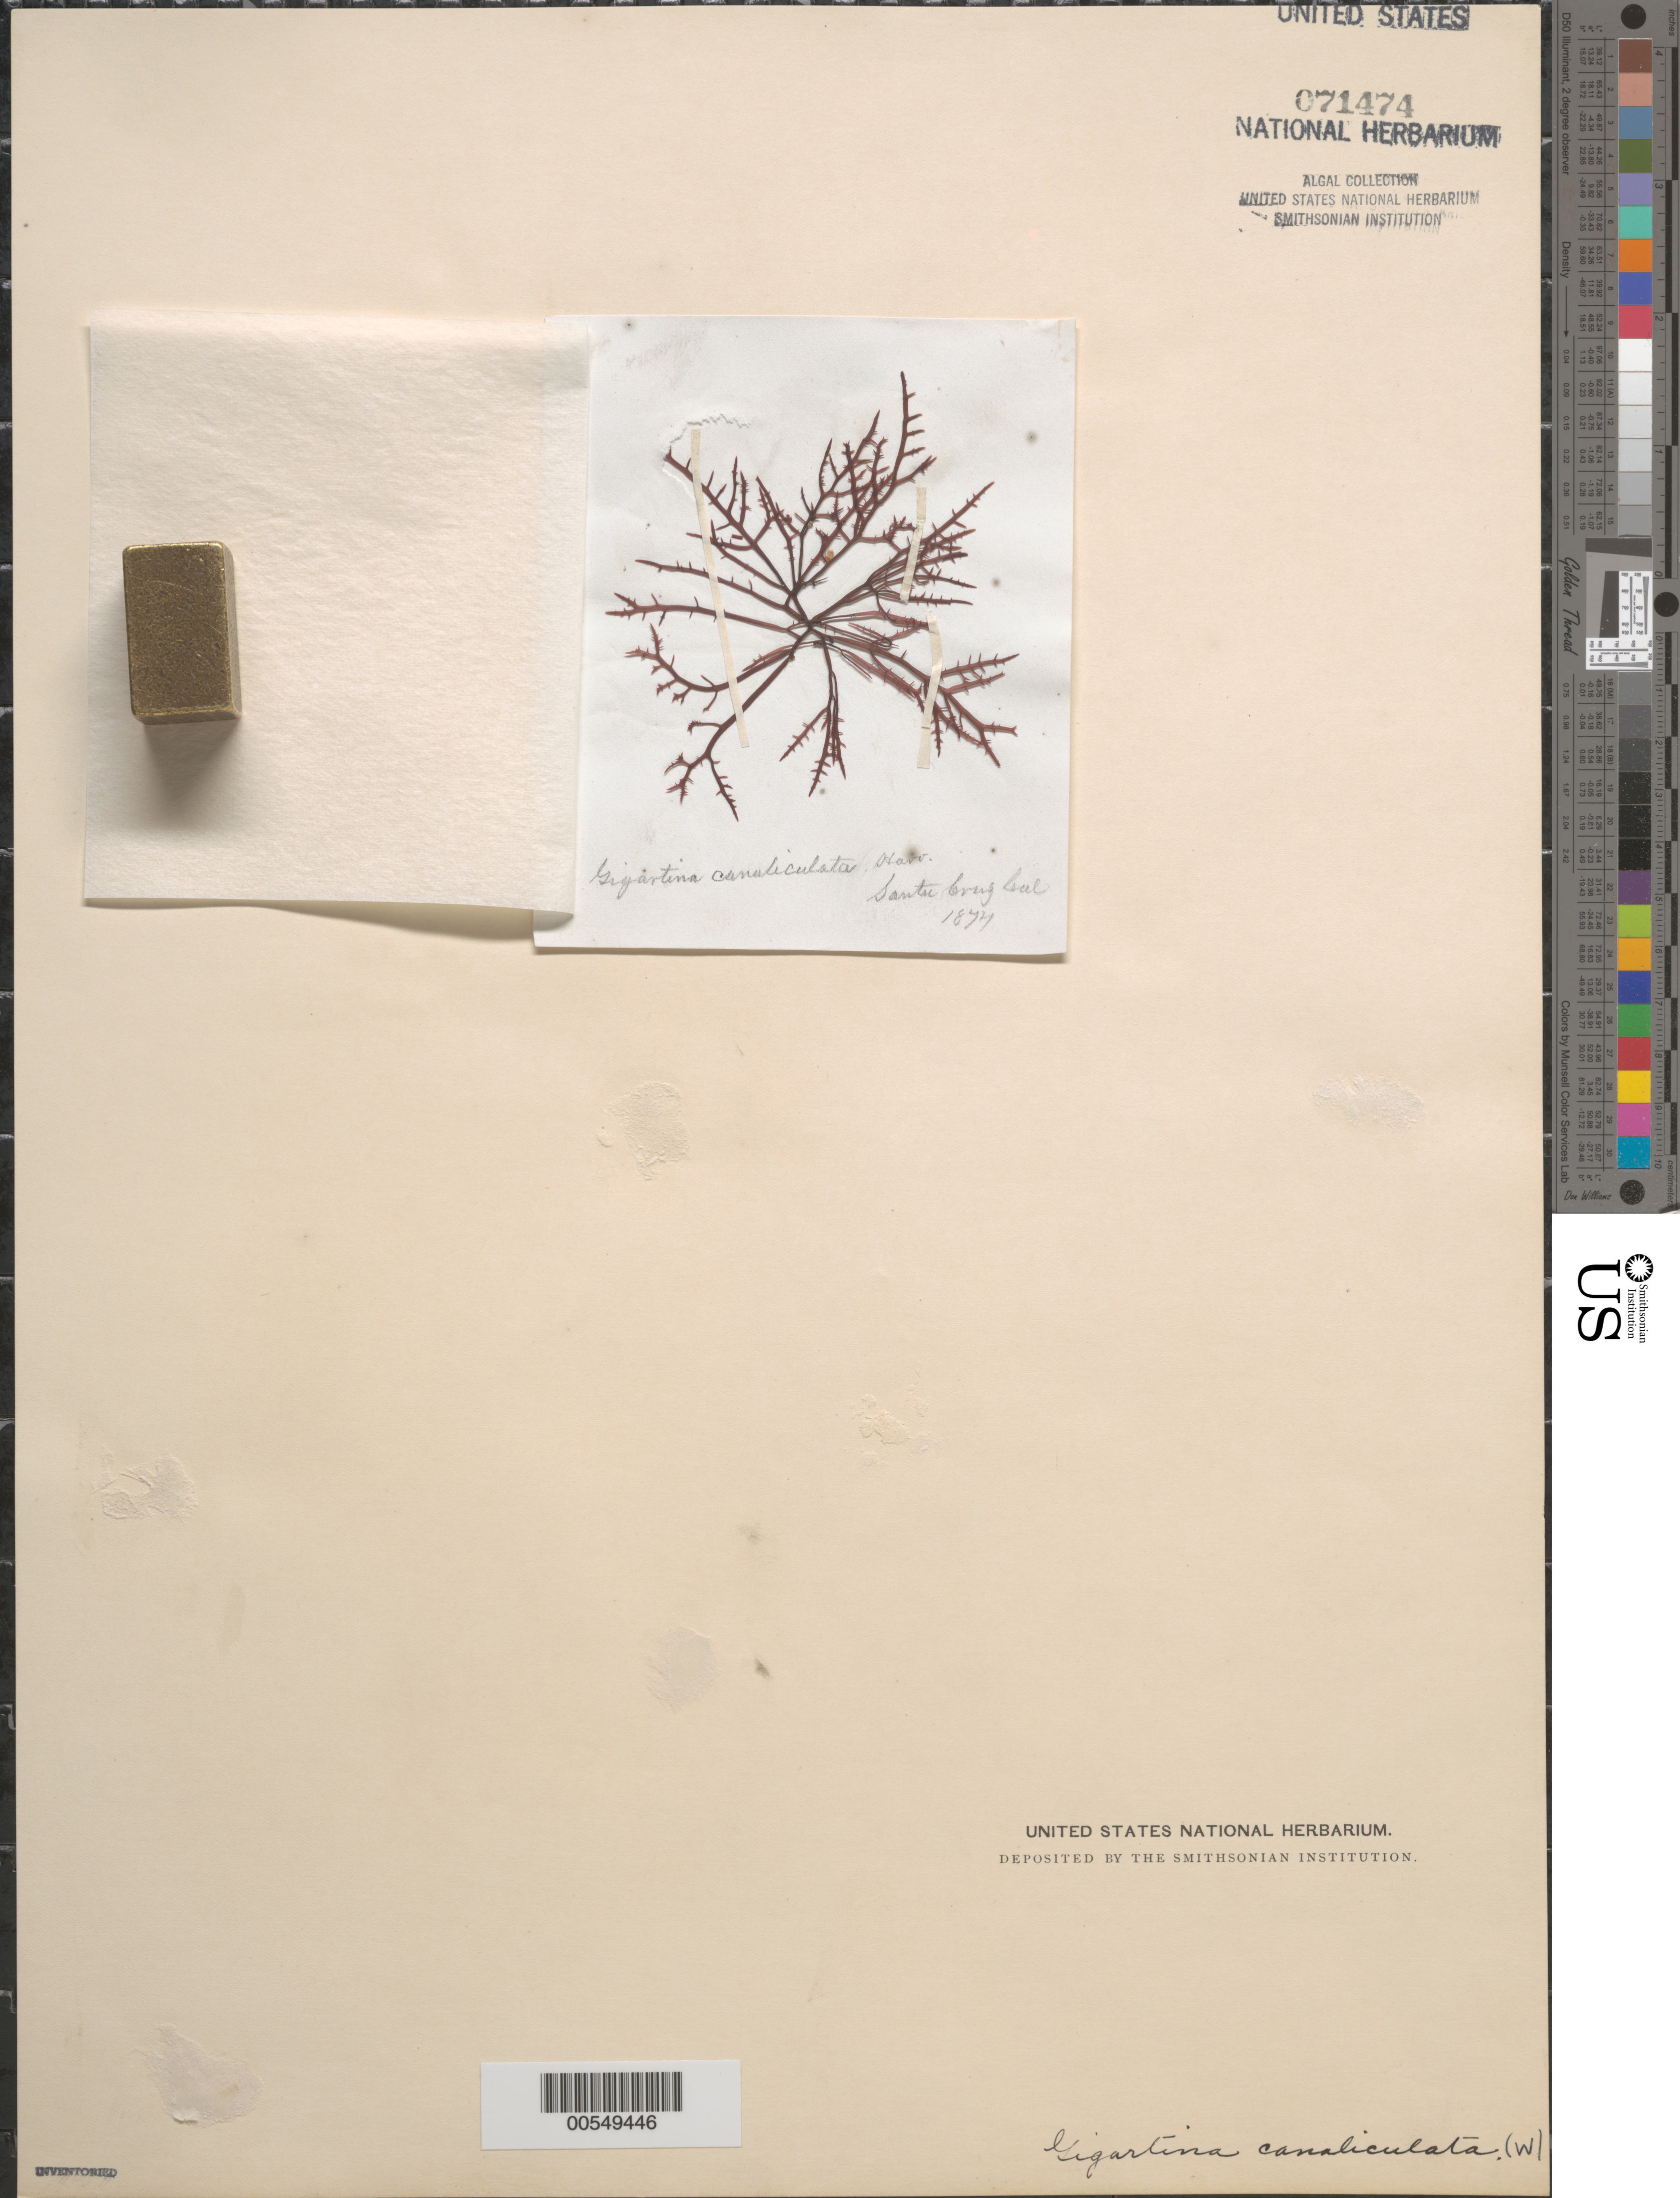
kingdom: Plantae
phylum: Rhodophyta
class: Florideophyceae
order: Gigartinales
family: Gigartinaceae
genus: Chondracanthus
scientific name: Chondracanthus canaliculatus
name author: (Harv.) Guiry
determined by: Algae name updating Project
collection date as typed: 1874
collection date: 1874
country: United States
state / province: California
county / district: Santa Cruz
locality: Santa Cruz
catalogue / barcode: US 71474